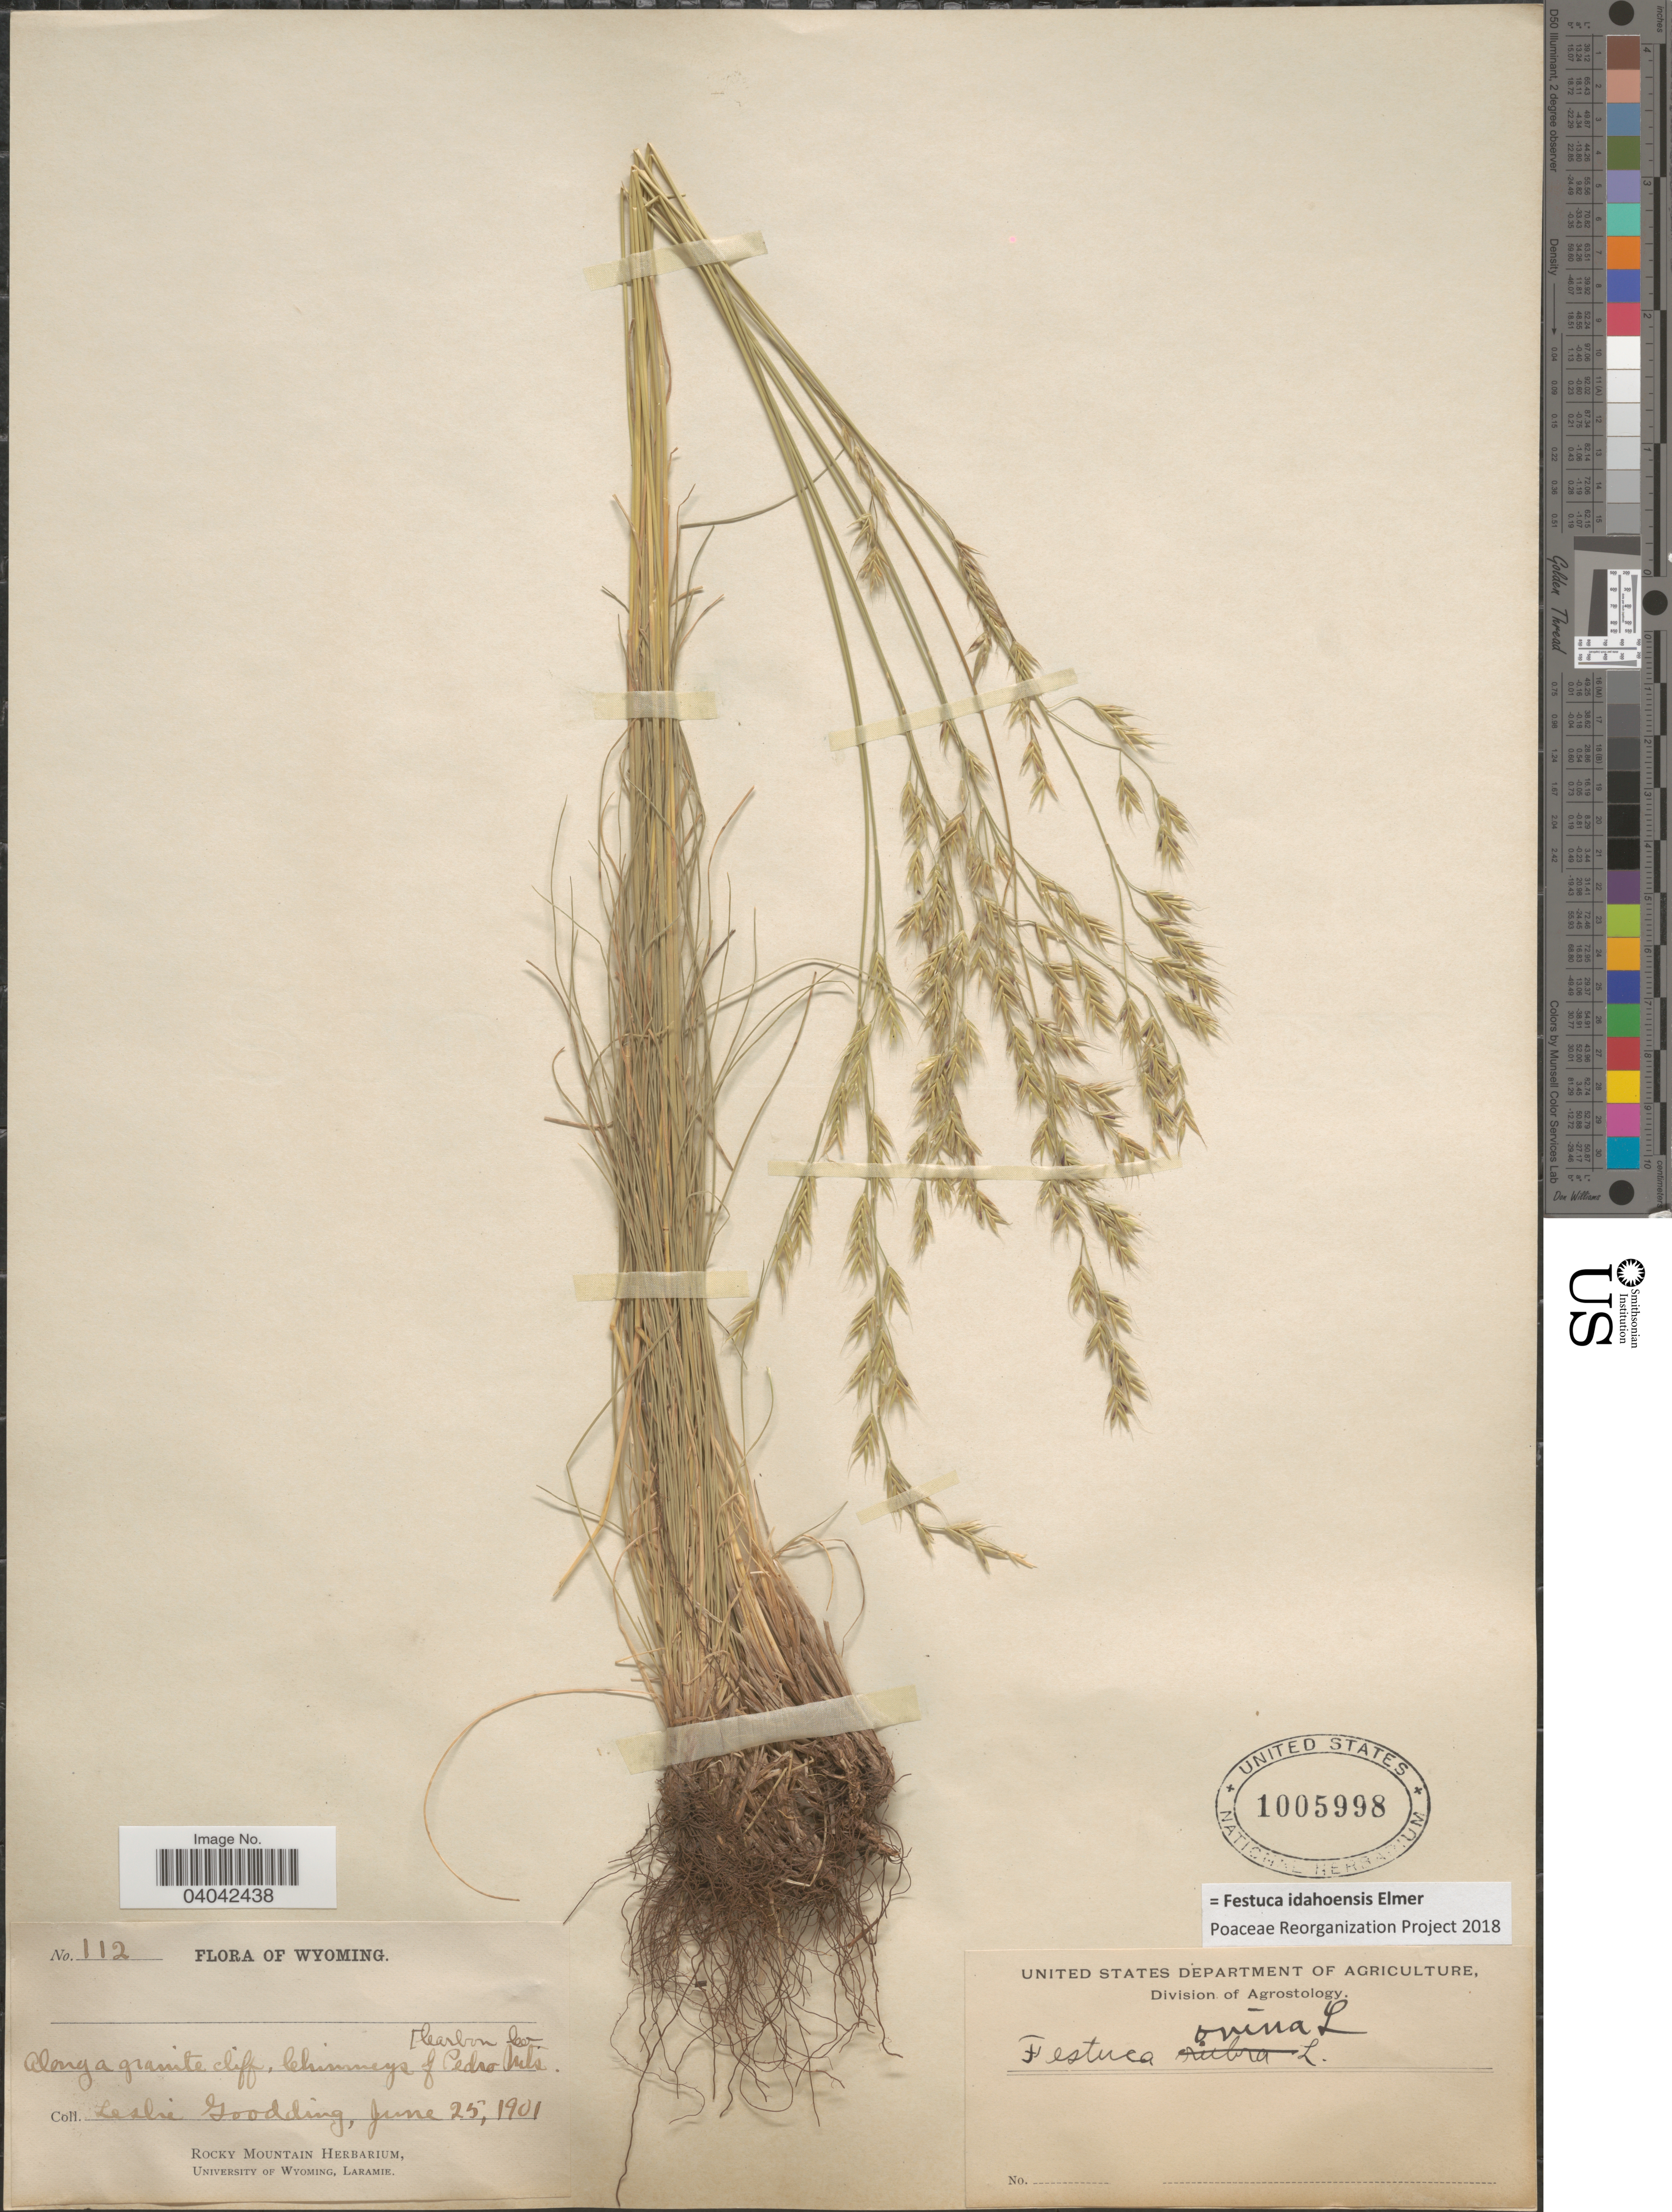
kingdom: Plantae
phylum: Tracheophyta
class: Liliopsida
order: Poales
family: Poaceae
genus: Festuca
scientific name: Festuca idahoensis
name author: Elmer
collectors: L. N. Goodding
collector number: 112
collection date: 1901-06-25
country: United States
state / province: Wyoming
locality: Along a granite cliff, Chimneys of Pedro Mts Carbon Co.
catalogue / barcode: US 1005998